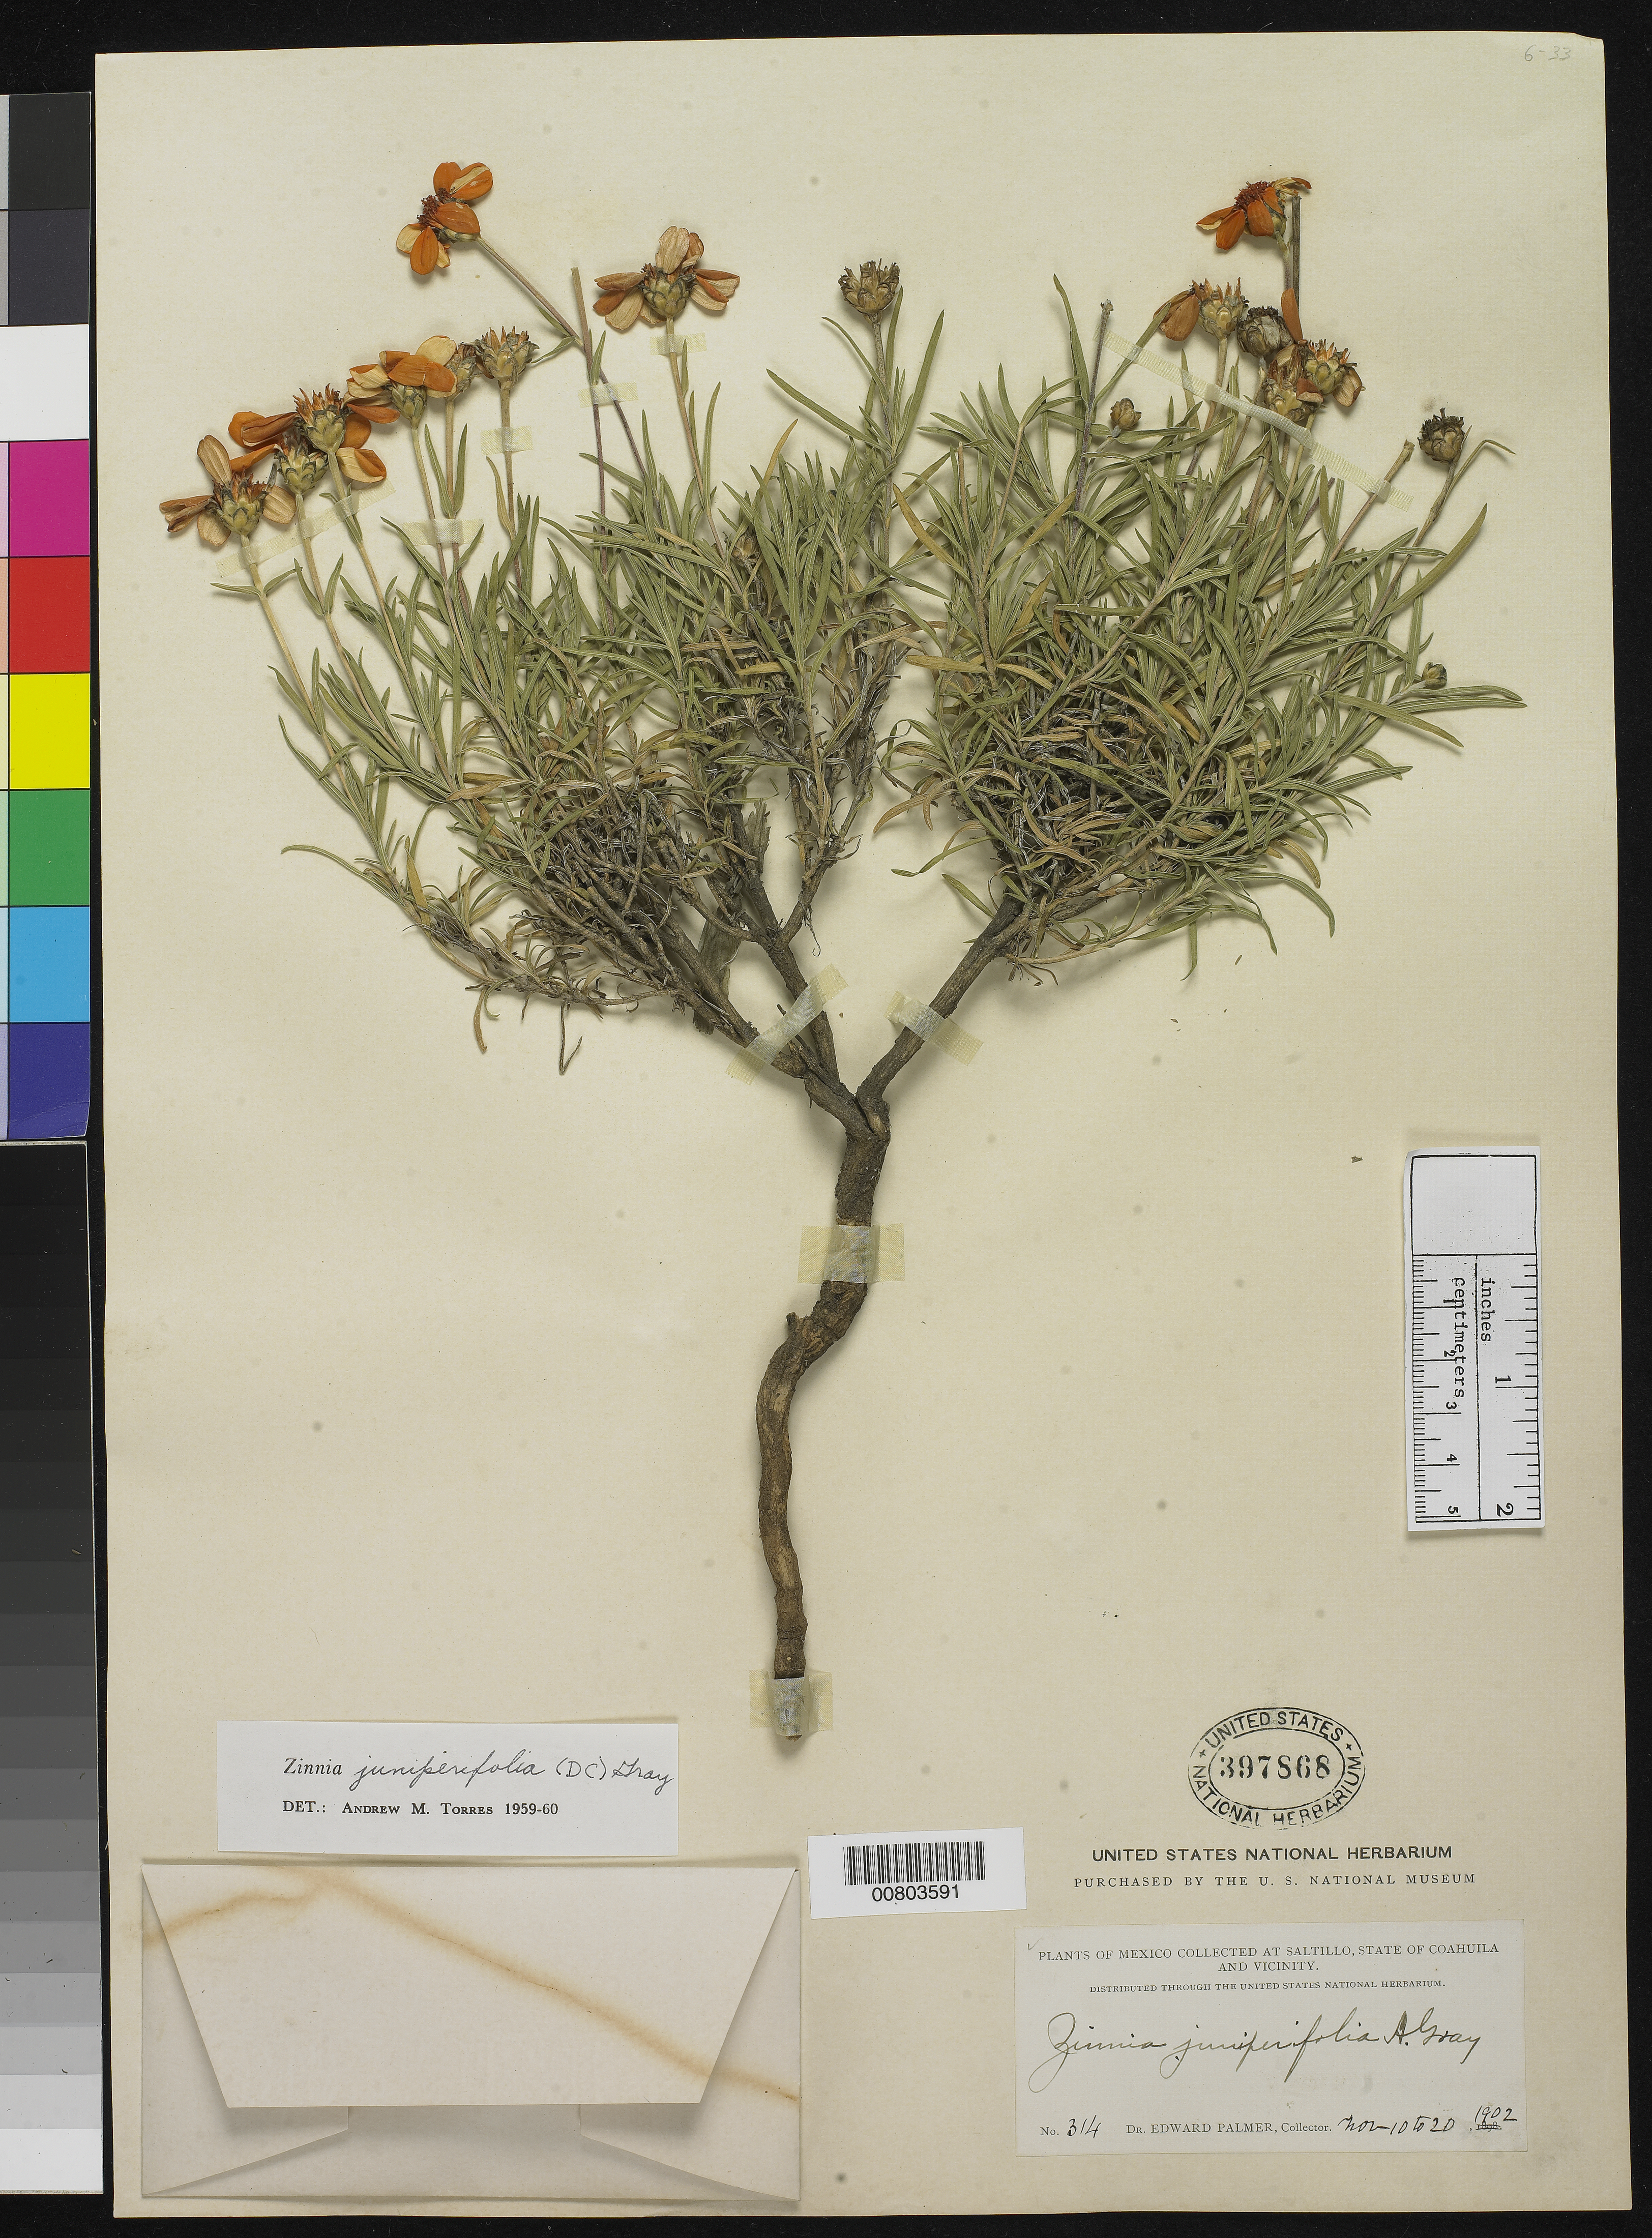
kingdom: Plantae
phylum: Tracheophyta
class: Magnoliopsida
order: Asterales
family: Asteraceae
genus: Zinnia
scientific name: Zinnia juniperifolia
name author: (DC.) A. Gray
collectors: E. Palmer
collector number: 314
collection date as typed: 10 Nov 1902 to 20 Nov 1902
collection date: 1902-11-10/1902-11-20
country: Mexico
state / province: Coahuila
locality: Saltillo, Coahuila and vicinity.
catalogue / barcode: US 397868